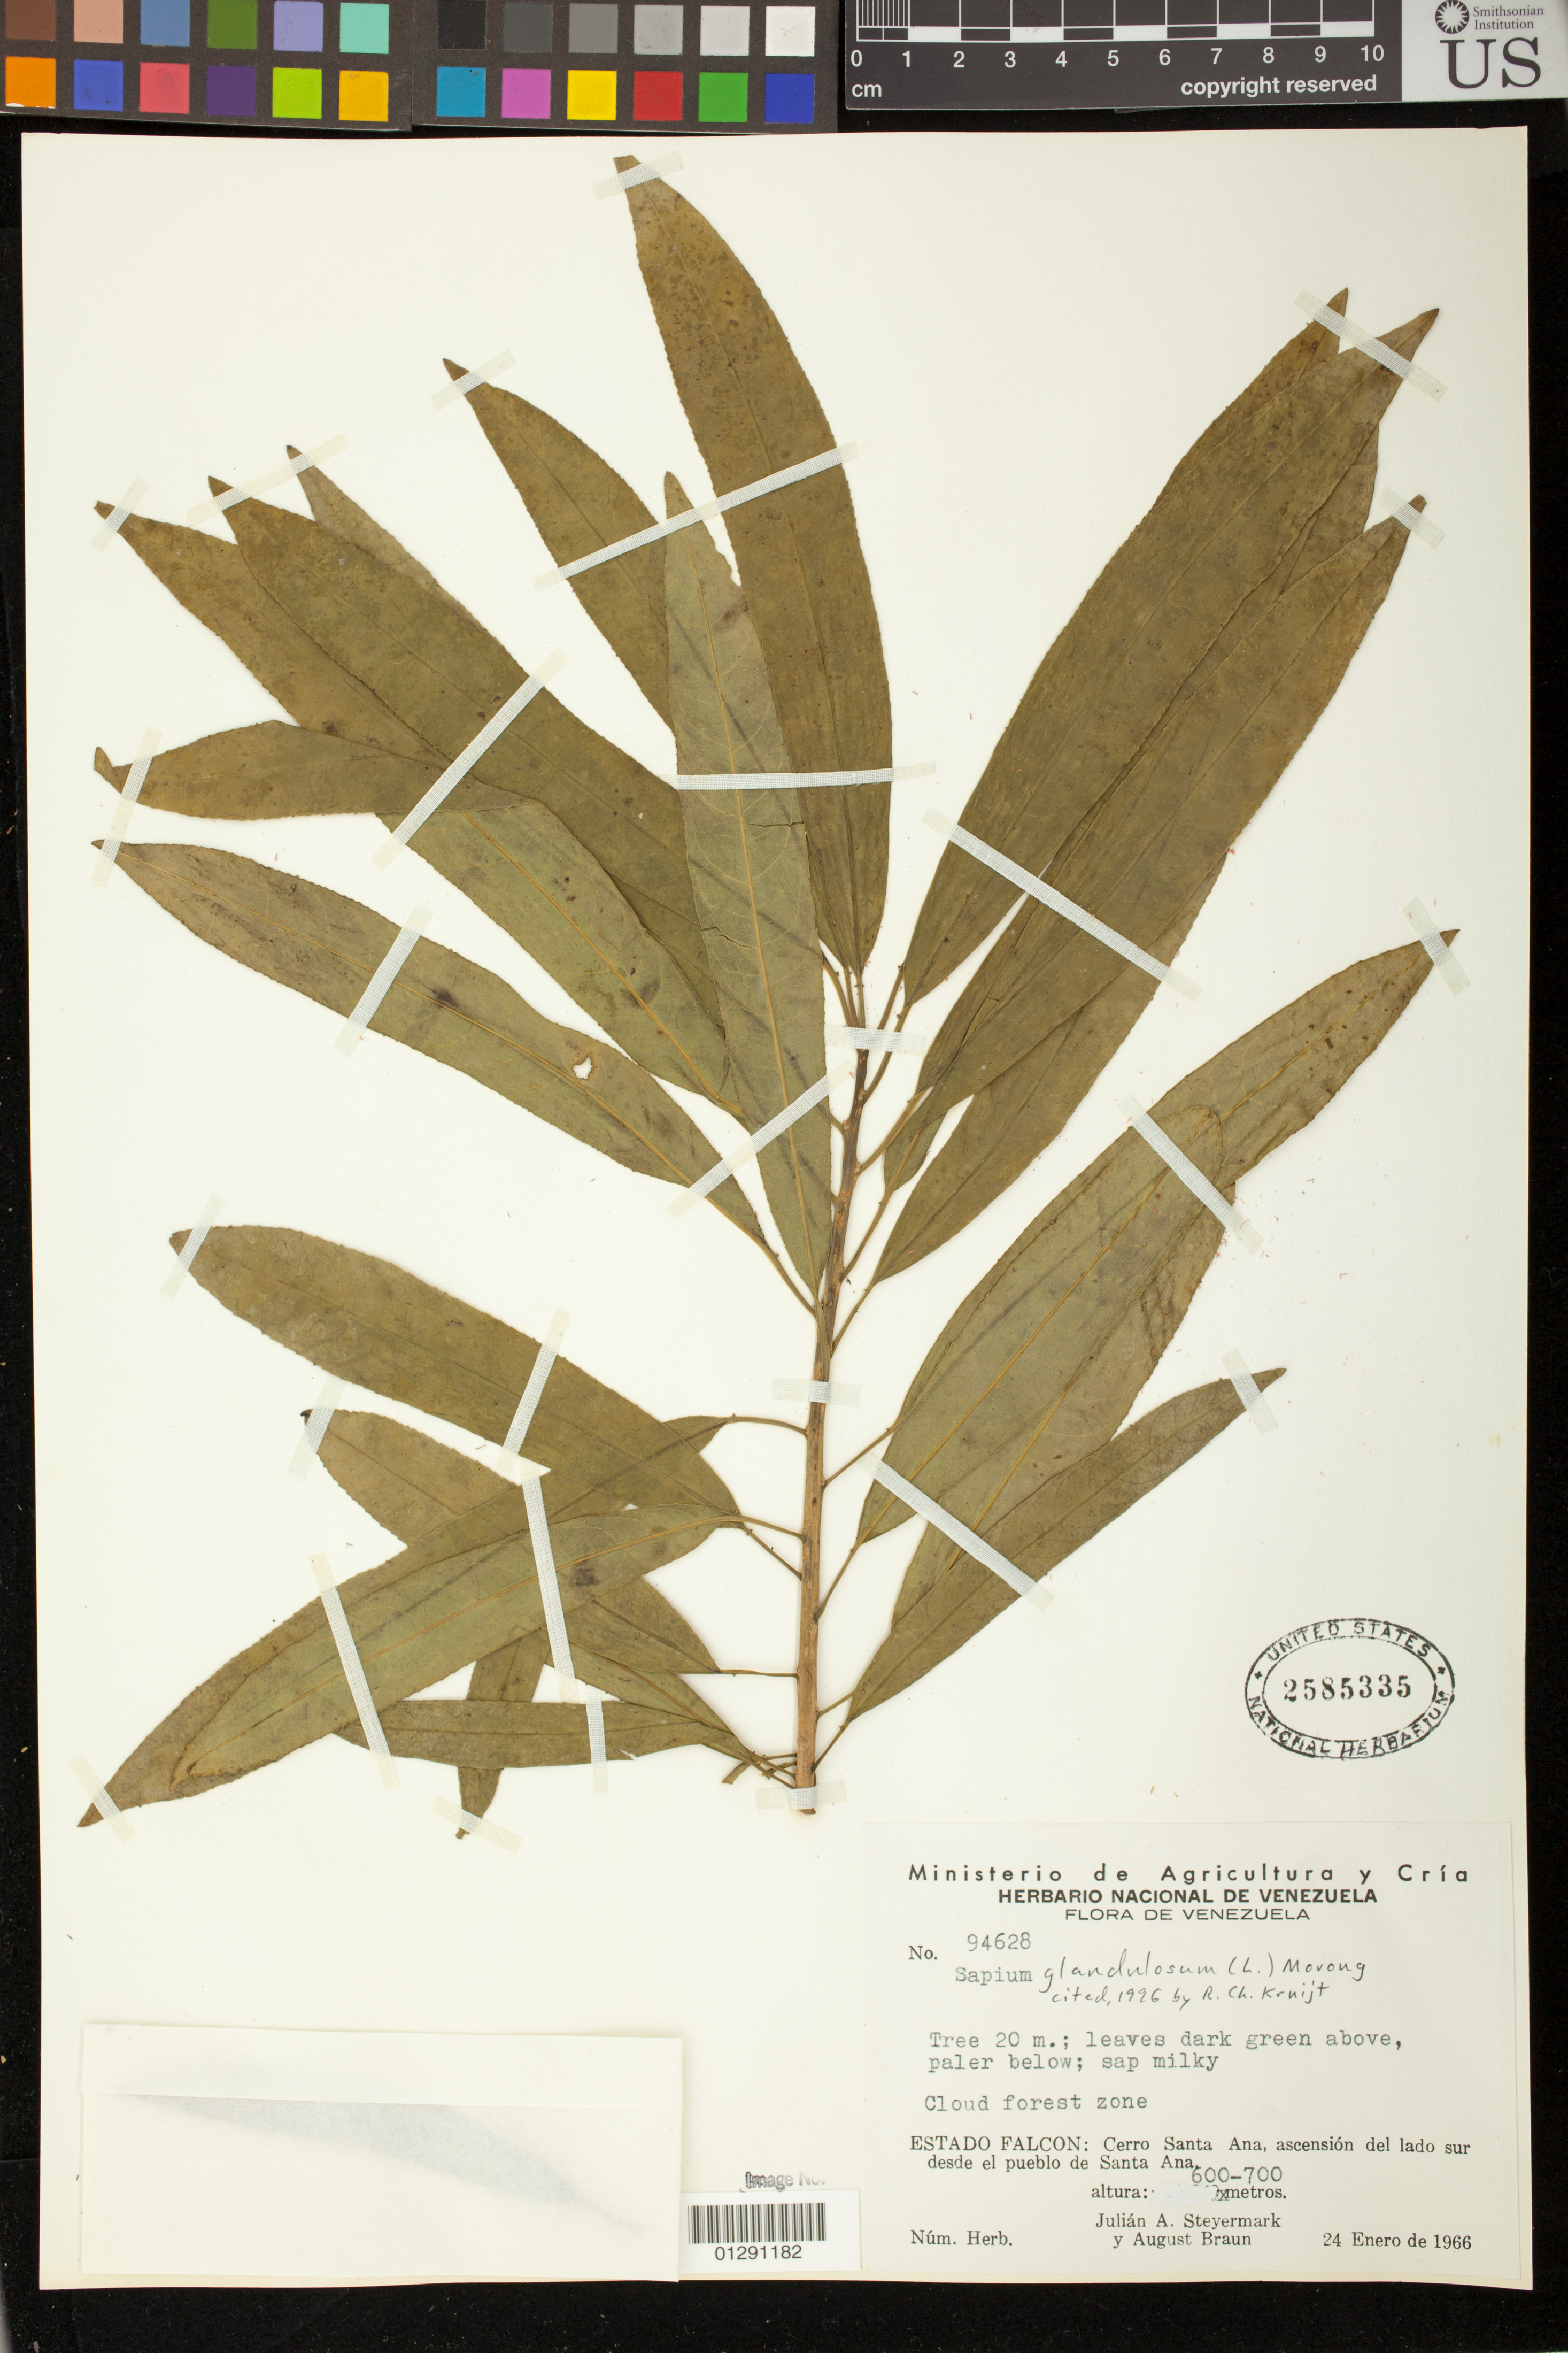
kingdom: Plantae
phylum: Tracheophyta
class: Magnoliopsida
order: Malpighiales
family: Euphorbiaceae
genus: Sapium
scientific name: Sapium glandulatum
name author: (Vell.) Pax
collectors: J. Steyermark & A. Braun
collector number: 94628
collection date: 1966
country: Venezuela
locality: Cloud forest zone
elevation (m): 600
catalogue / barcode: US 2585335